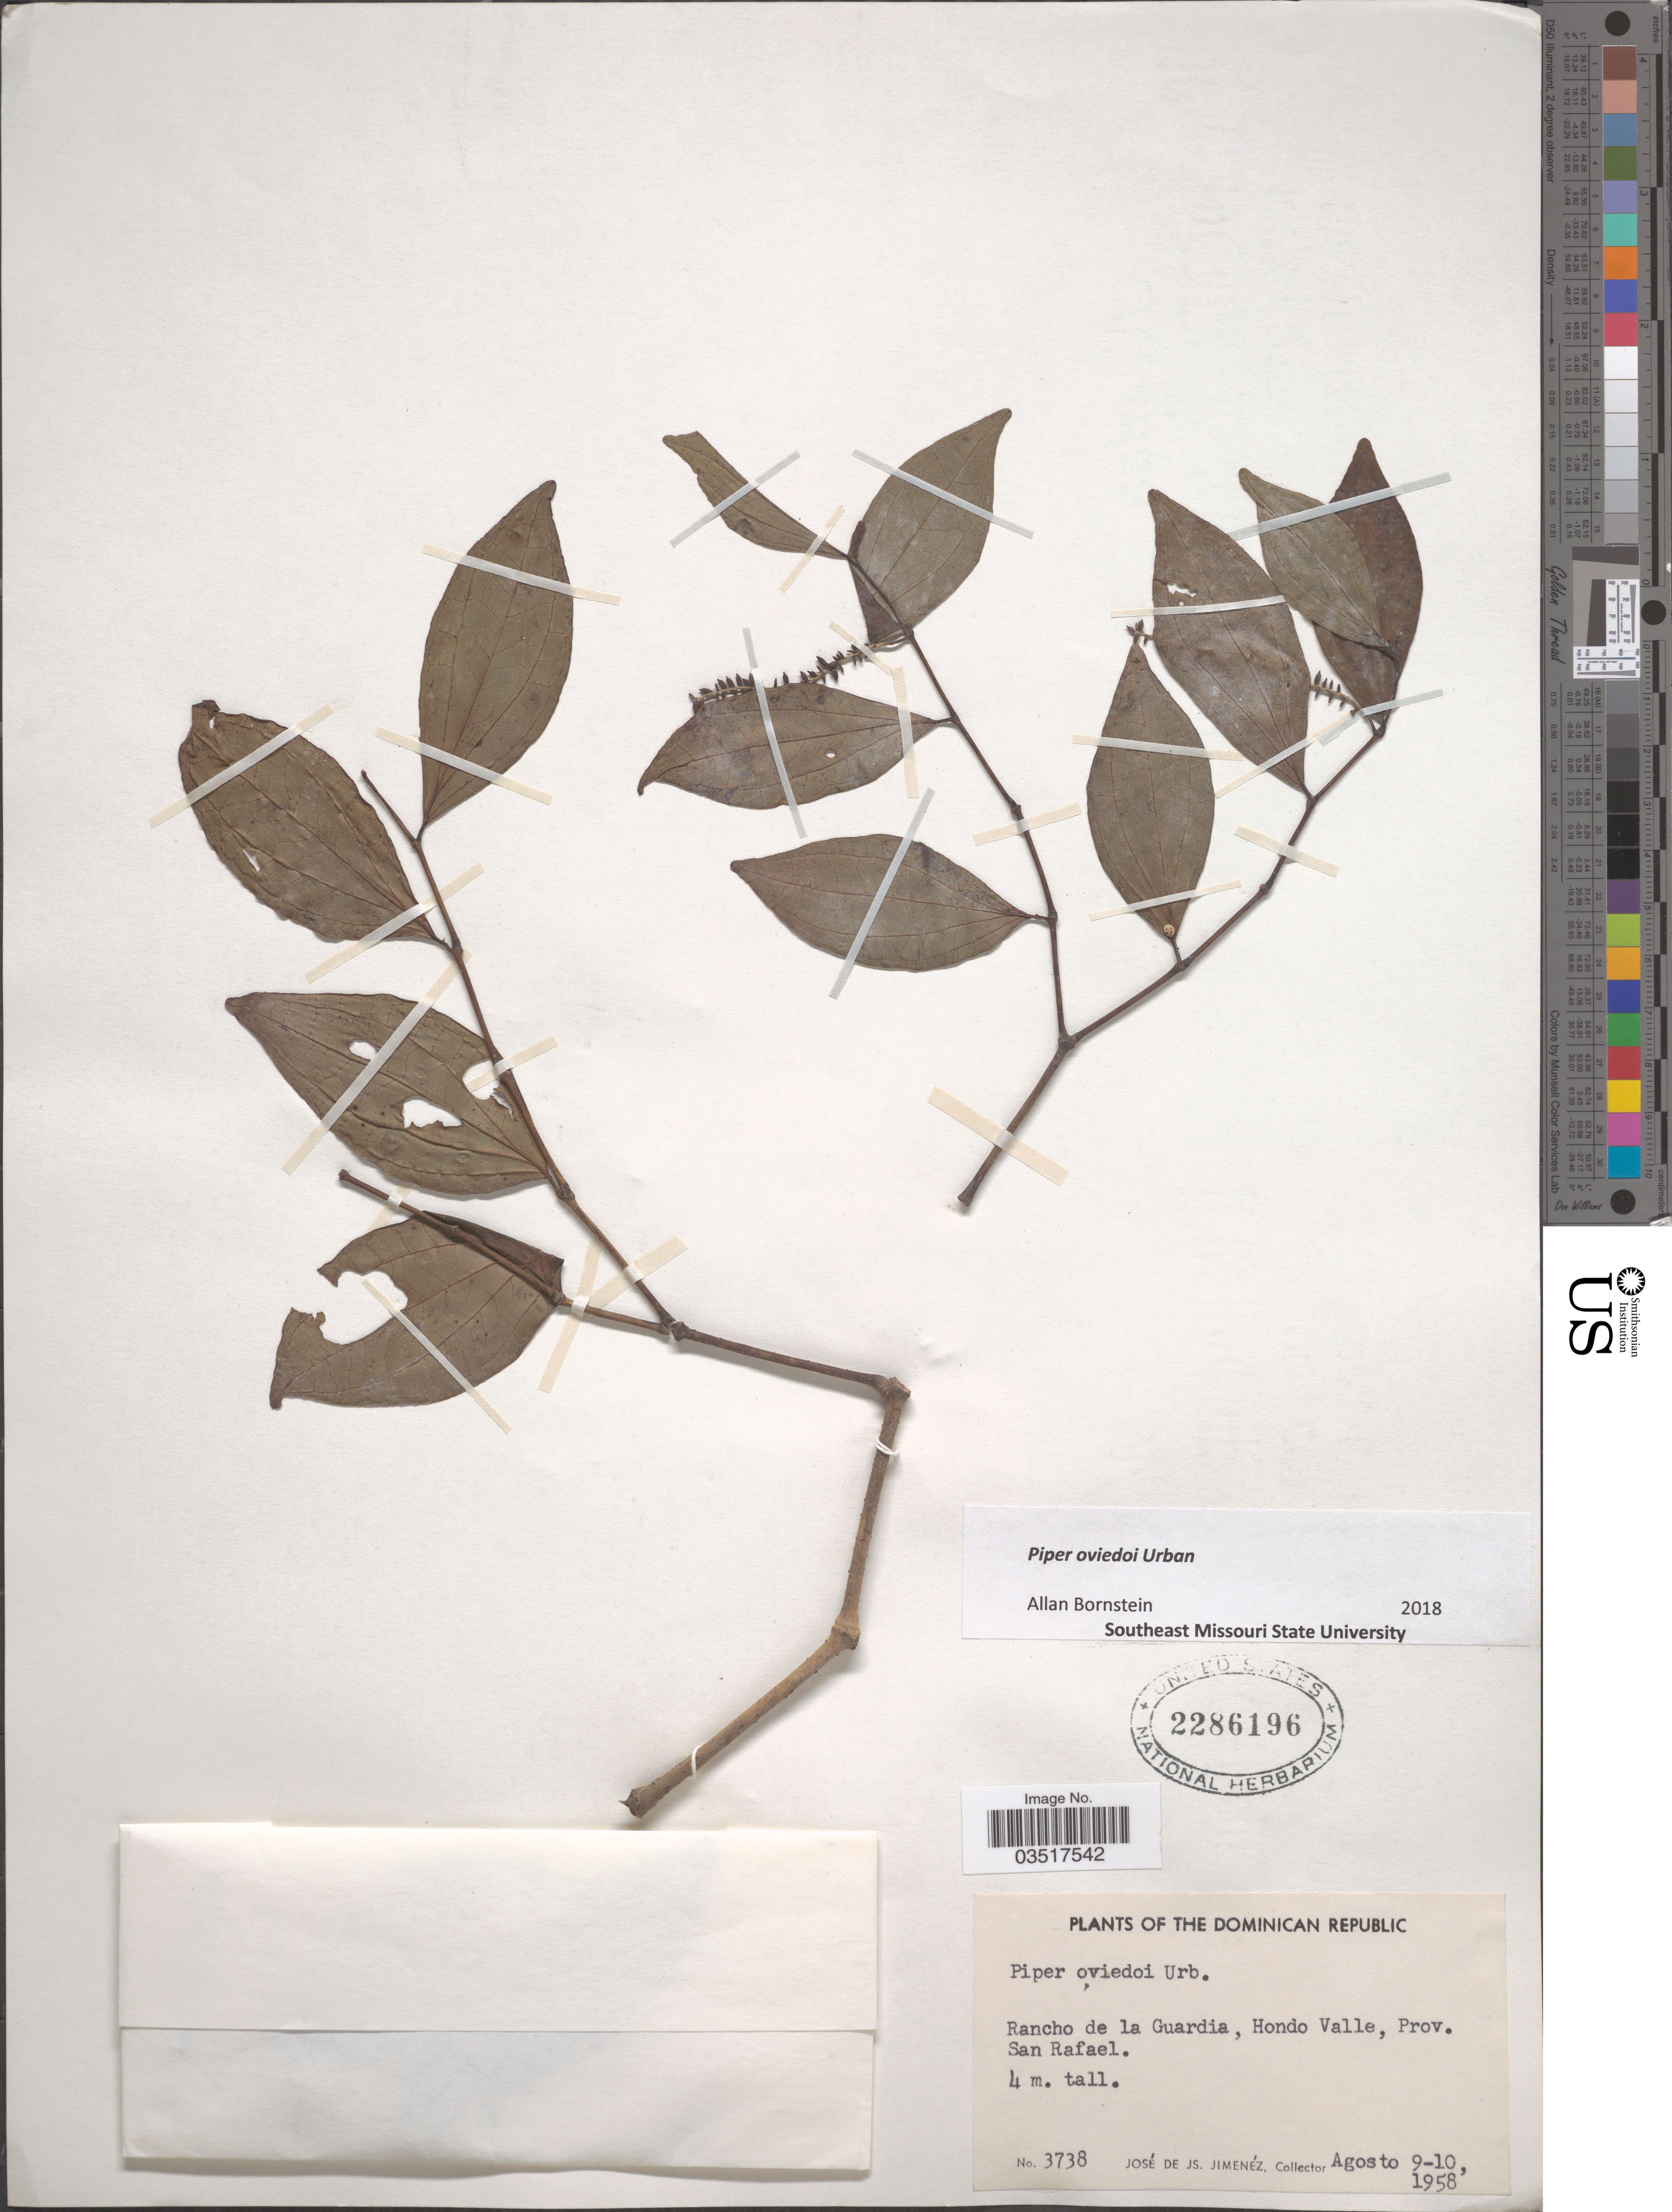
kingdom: Plantae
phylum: Tracheophyta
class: Magnoliopsida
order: Piperales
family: Piperaceae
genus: Piper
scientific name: Piper oviedoi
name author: Urb.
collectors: J. J. Jiménez Almonte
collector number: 3738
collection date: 1958-08-09/1958-08-10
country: Dominican Republic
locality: Rancho de la Guardia, Hondo Valle, Prov. San Rafael.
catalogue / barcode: US 2286196